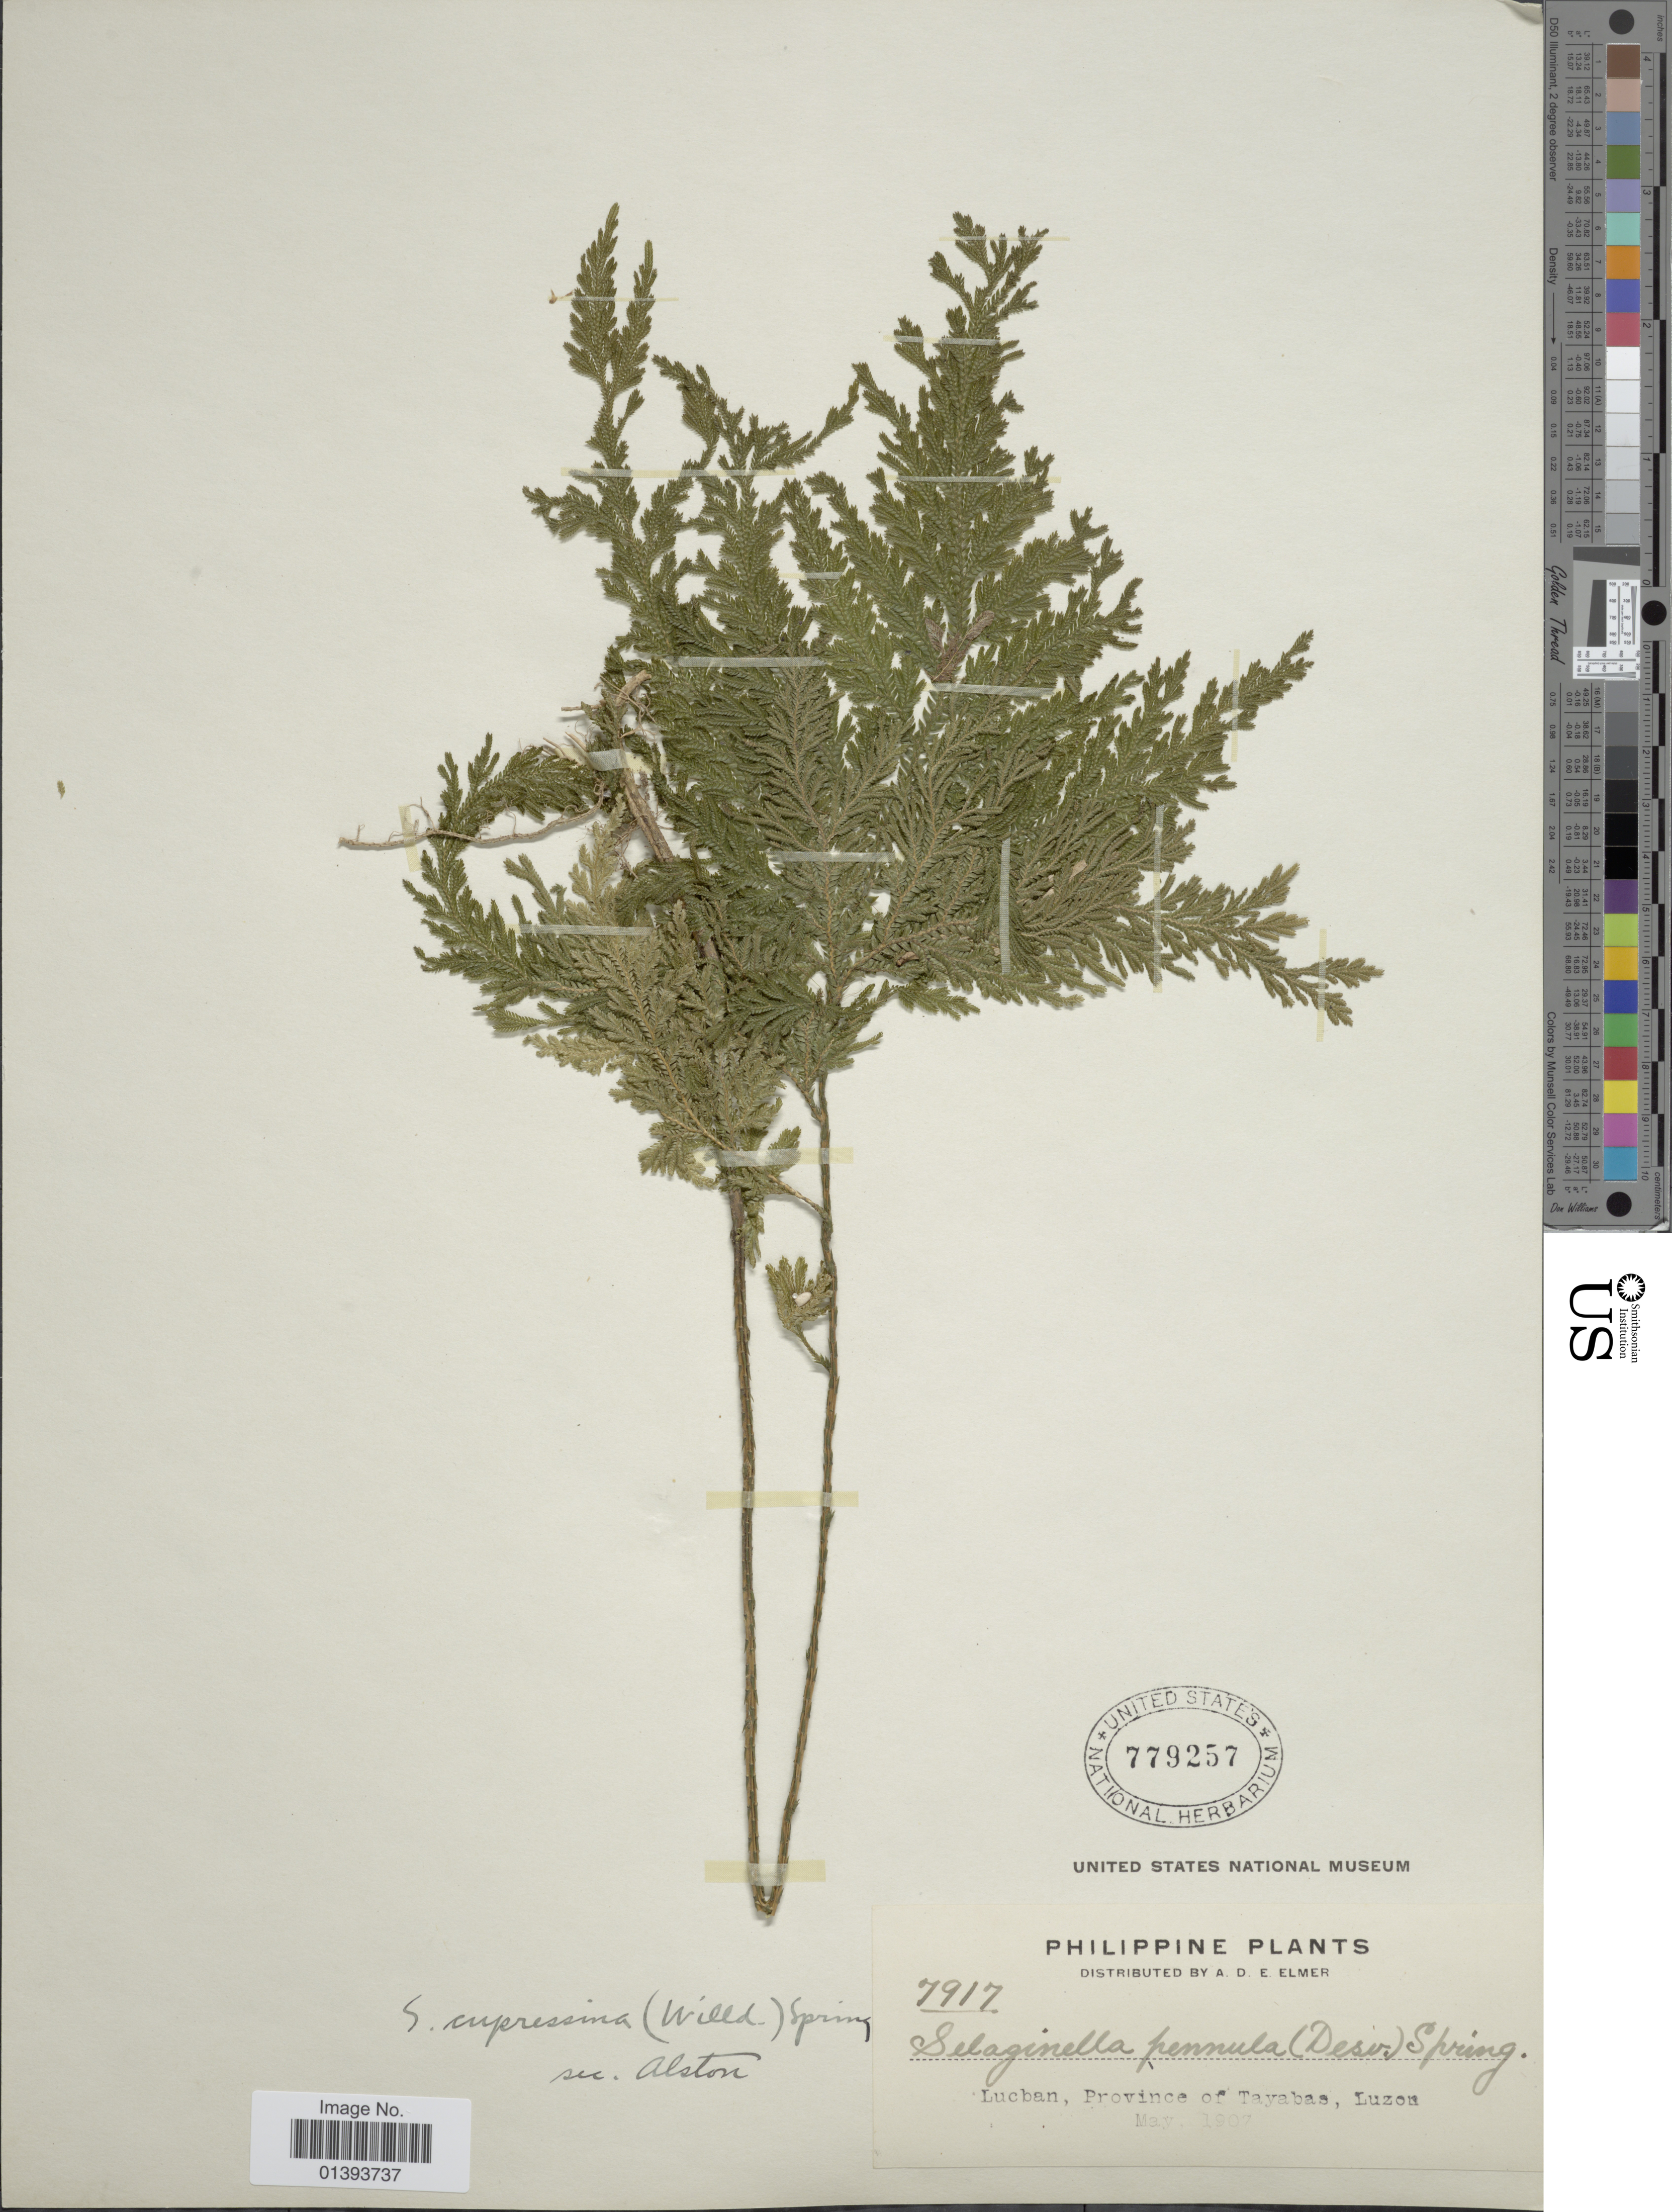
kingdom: Plantae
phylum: Tracheophyta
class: Lycopodiopsida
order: Selaginellales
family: Selaginellaceae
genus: Selaginella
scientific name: Selaginella cupressina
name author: (Willd.) Spring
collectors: A. D. E. Elmer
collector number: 7917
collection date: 1907-05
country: Philippines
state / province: Central Luzon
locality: Lucban, province of Tayabas, Luzon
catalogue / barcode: US 779257